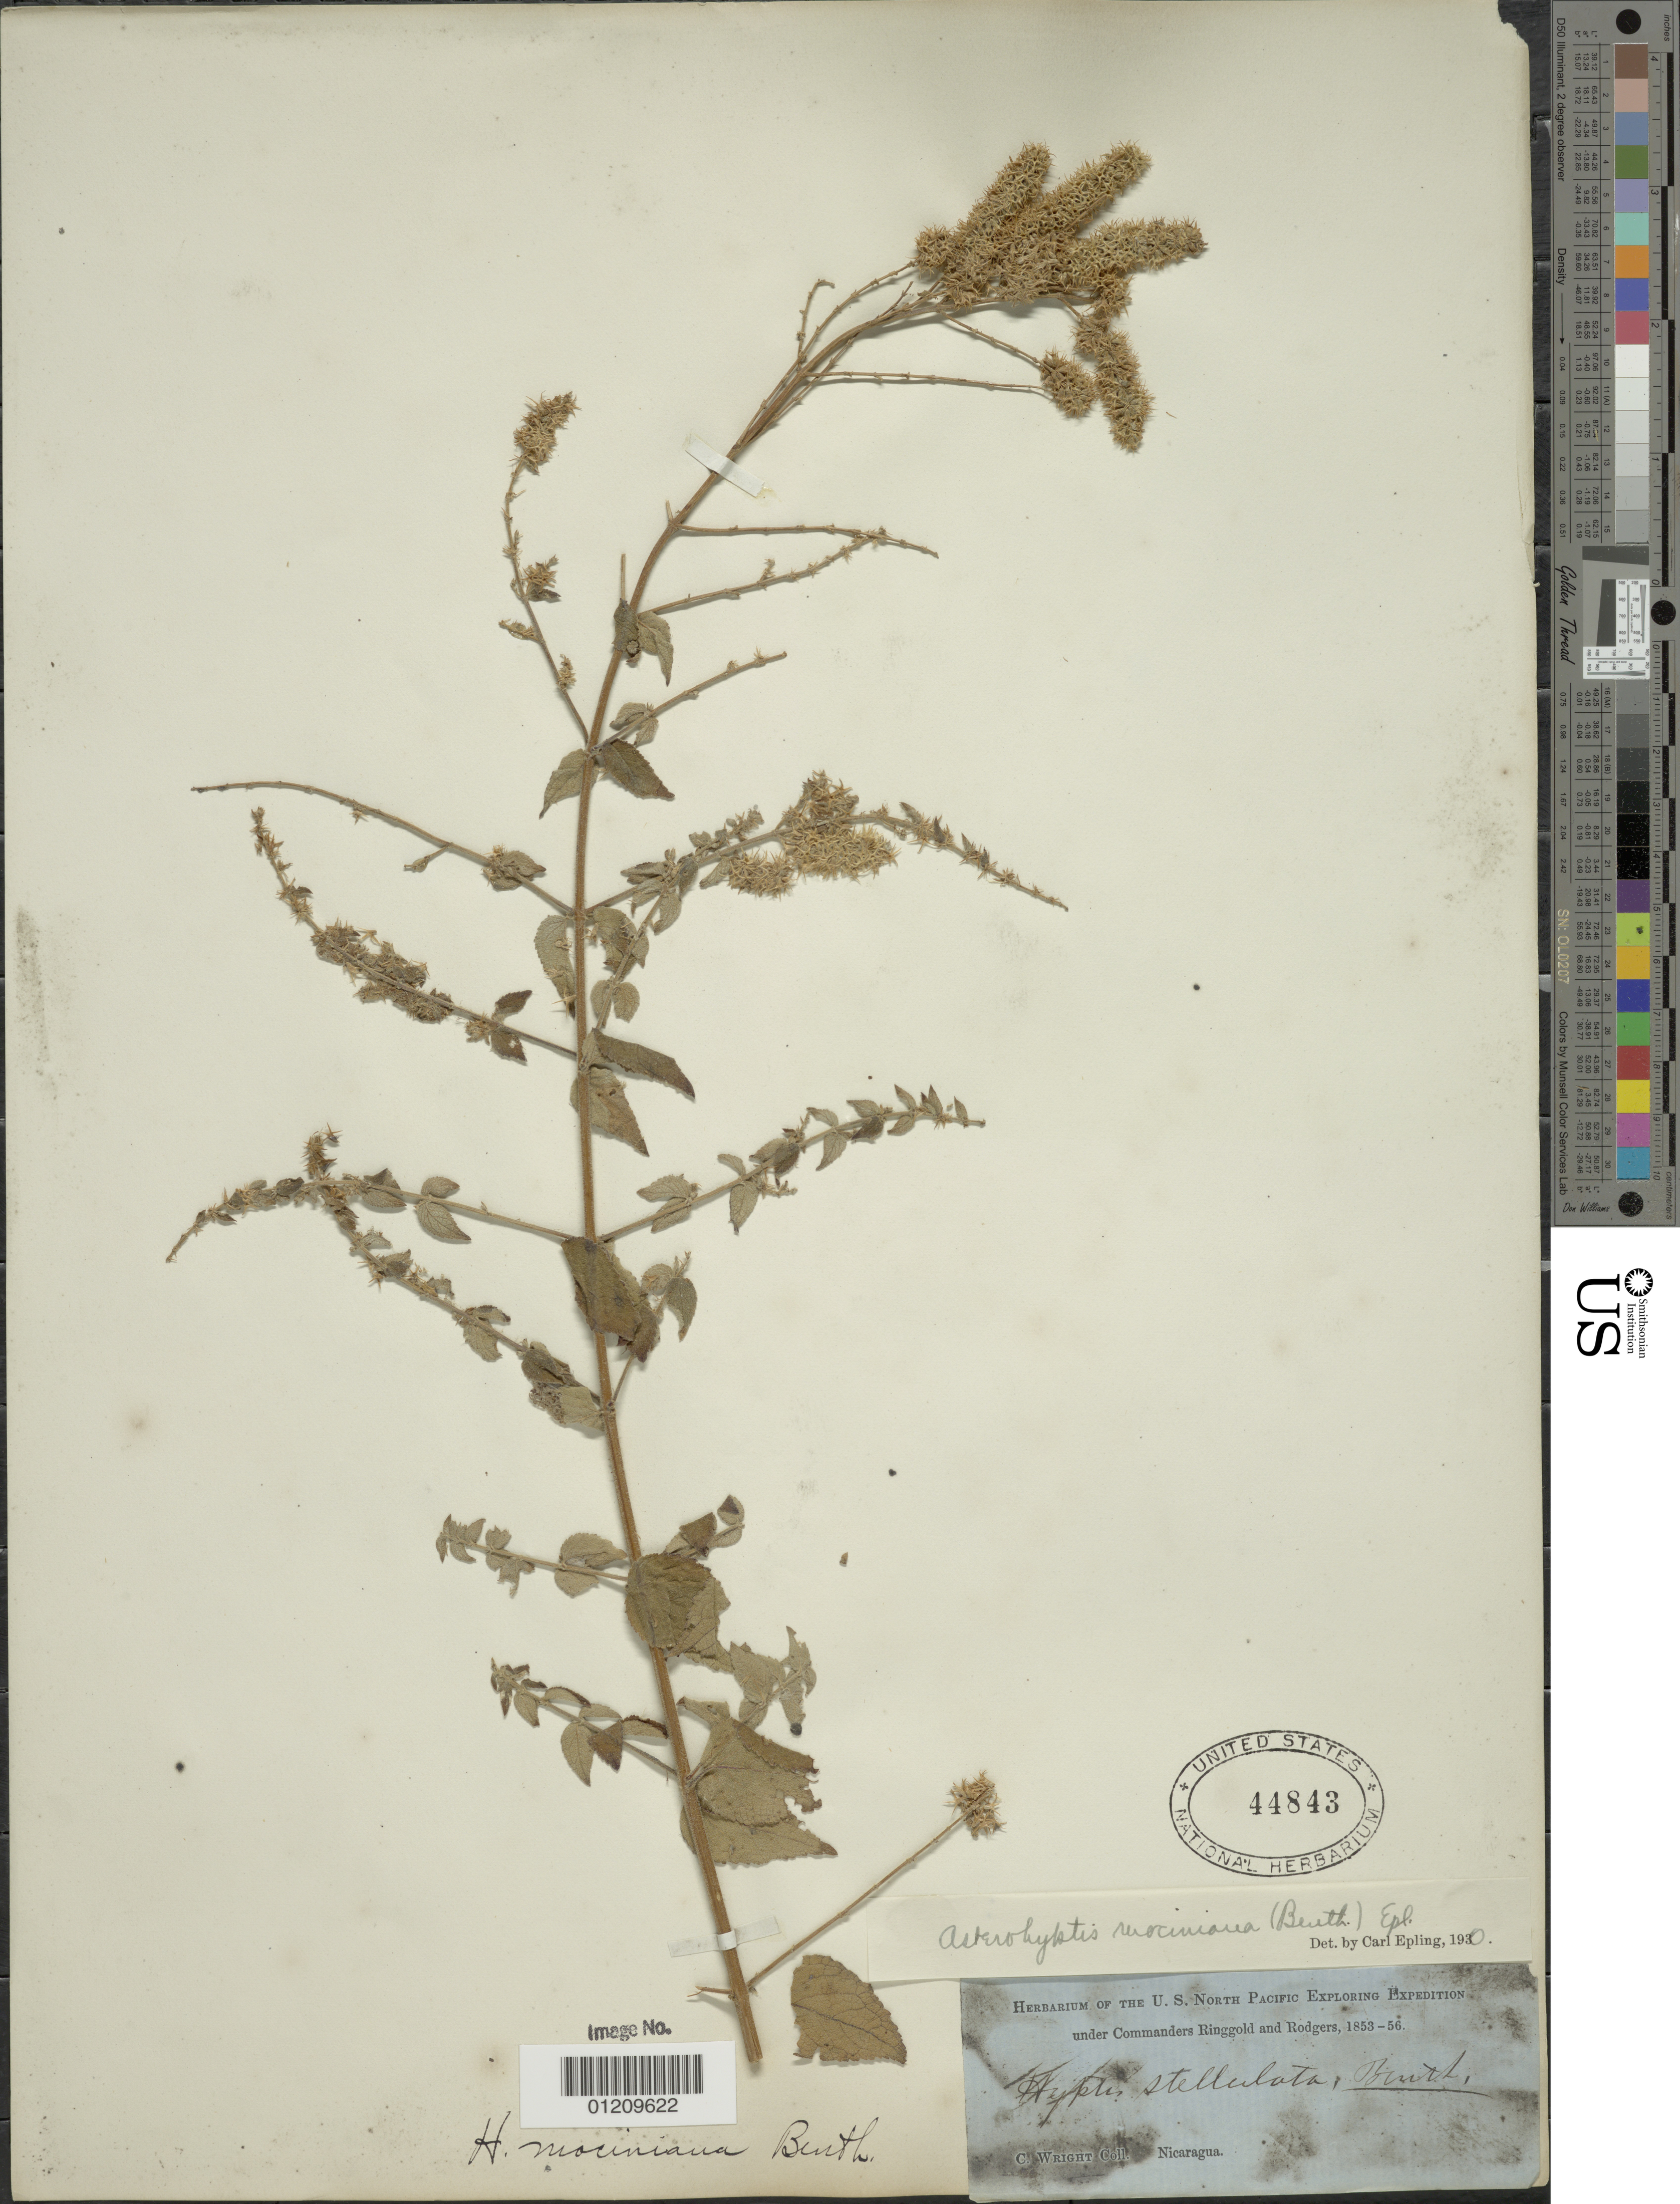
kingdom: Plantae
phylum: Tracheophyta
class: Magnoliopsida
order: Lamiales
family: Lamiaceae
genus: Asterohyptis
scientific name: Asterohyptis mociniana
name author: (Benth.) Epling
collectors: C. Wright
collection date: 1853/1856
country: Nicaragua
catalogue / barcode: US 44843